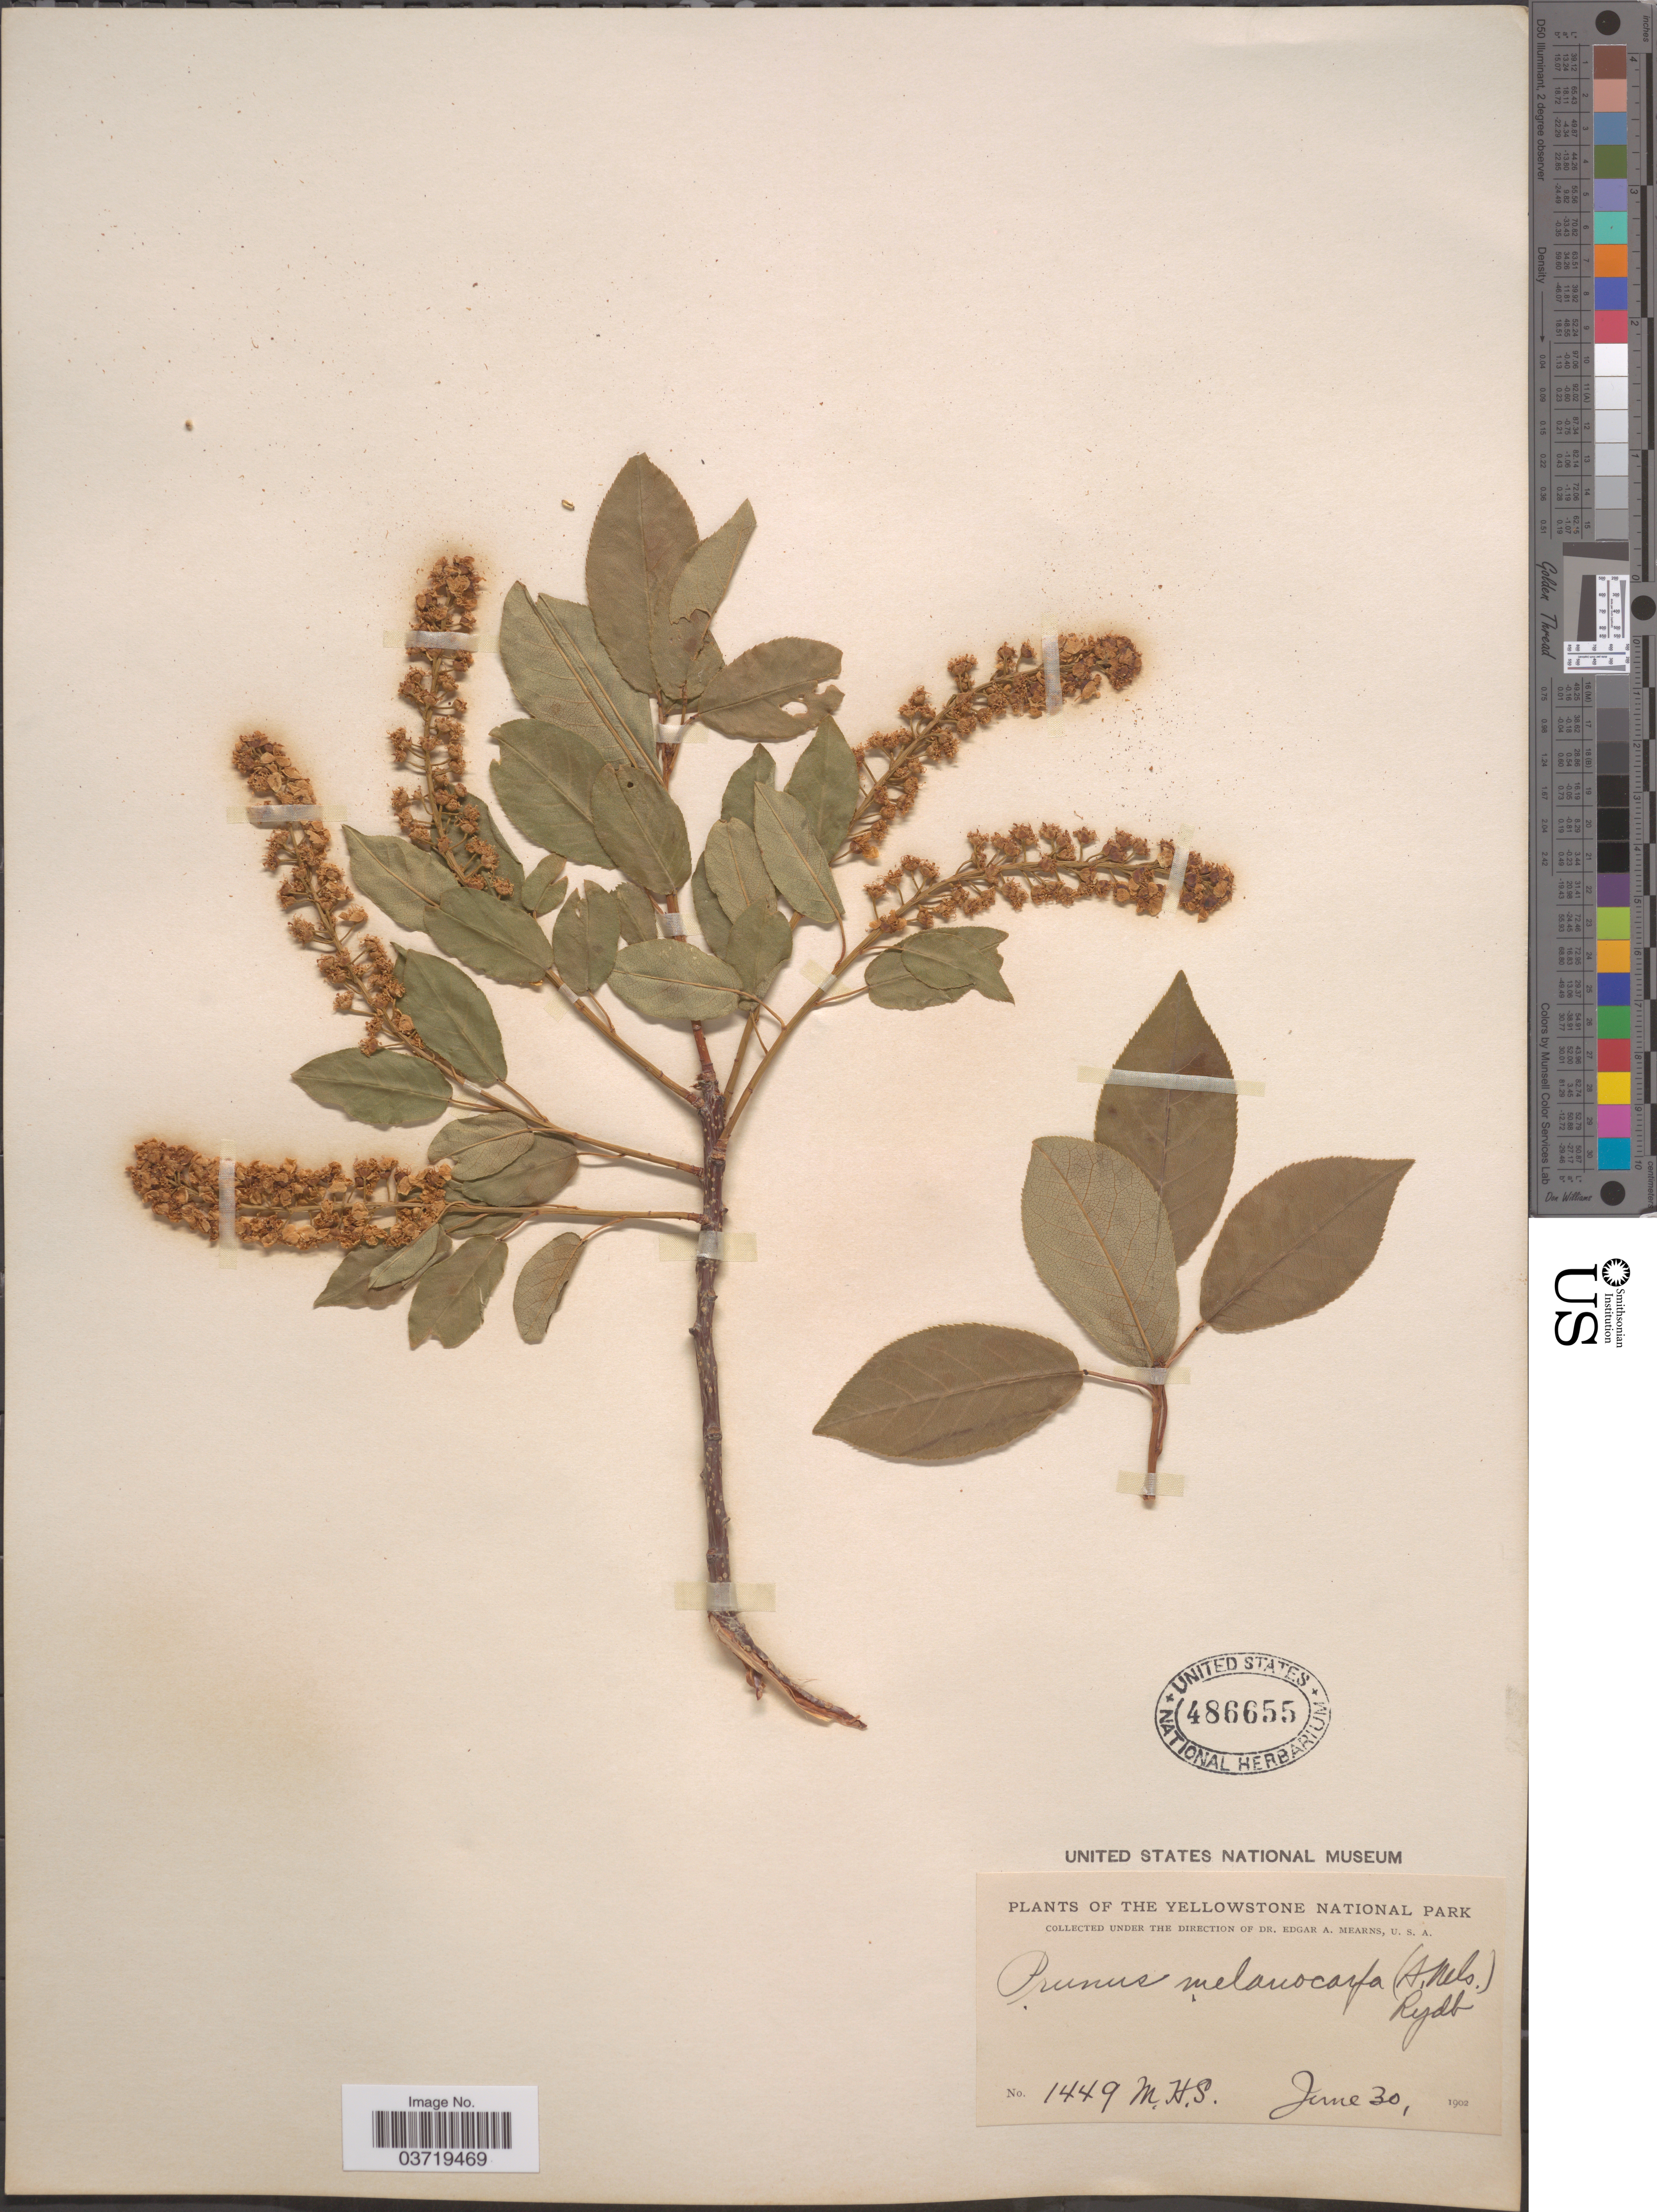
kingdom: Plantae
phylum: Tracheophyta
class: Magnoliopsida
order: Rosales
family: Rosaceae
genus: Prunus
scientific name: Prunus virginiana var. demissa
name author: (Nutt.) Torr.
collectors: M. H. S.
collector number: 1449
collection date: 1902-06-30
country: United States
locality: The Yellowstone National Park.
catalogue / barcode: US 486655